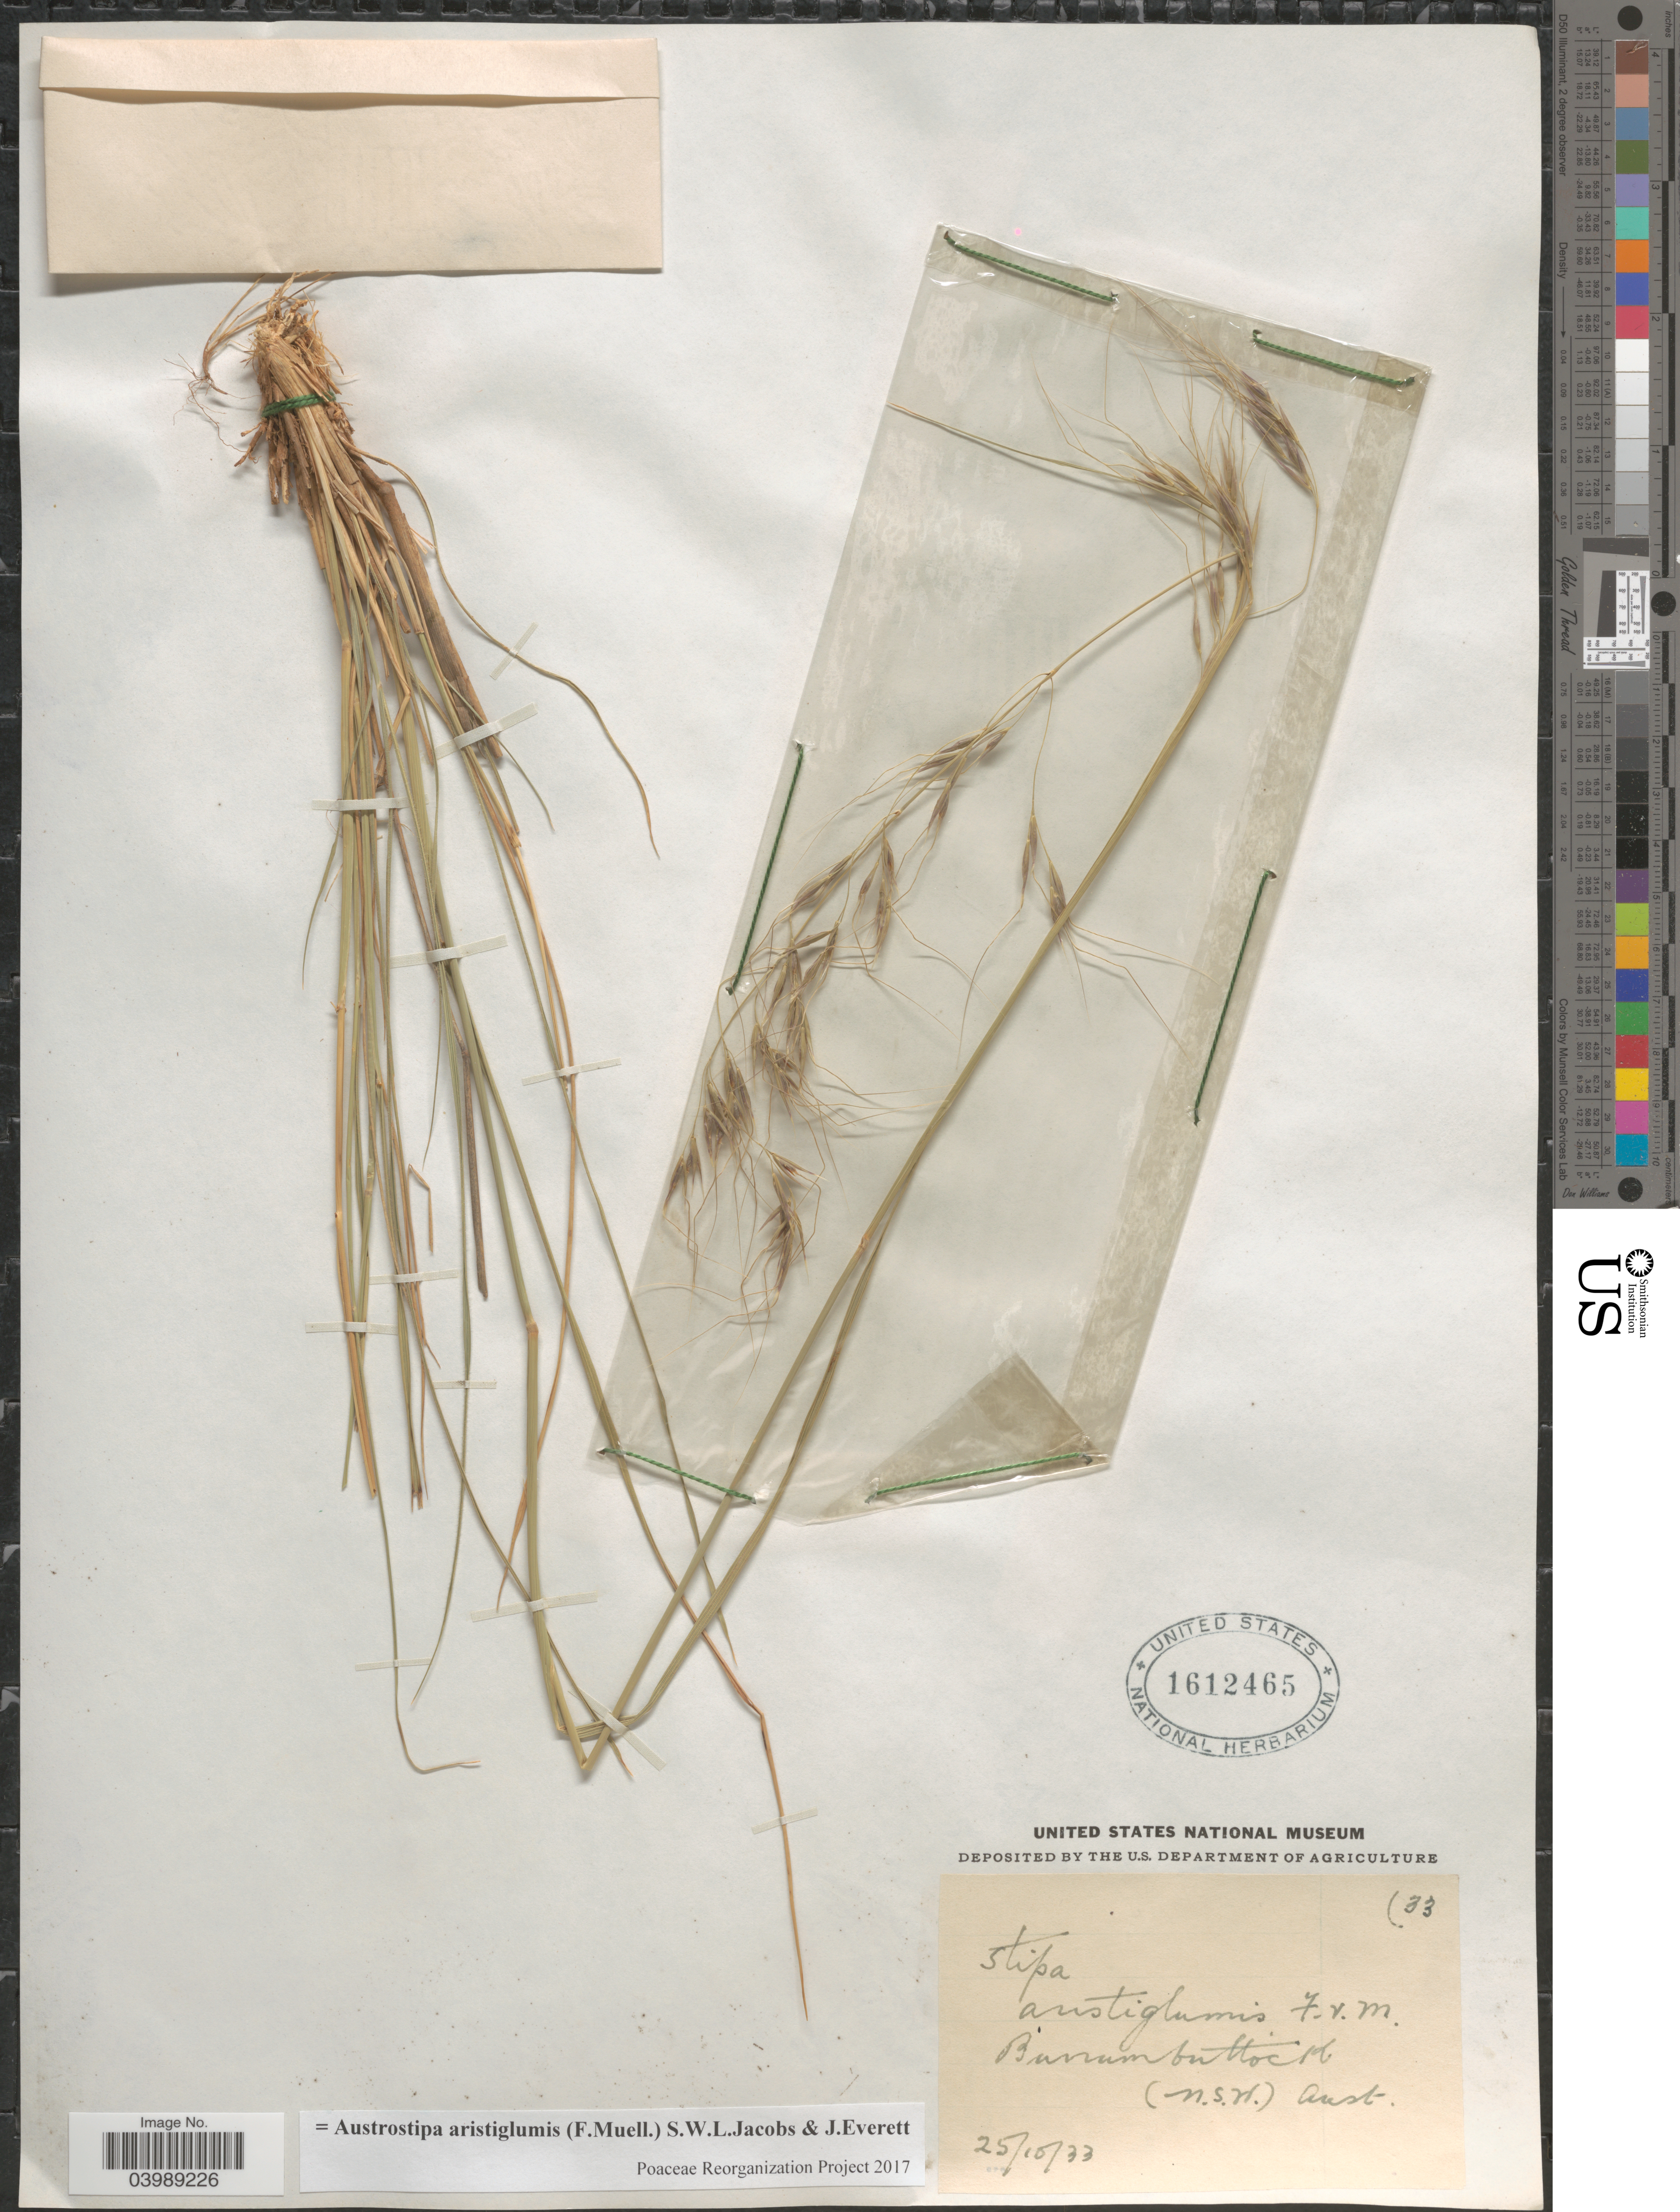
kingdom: Plantae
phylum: Tracheophyta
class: Liliopsida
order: Poales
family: Poaceae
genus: Austrostipa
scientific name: Austrostipa aristiglumis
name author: (F. Muell.) S.W.L. Jacobs & J. Everett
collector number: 33*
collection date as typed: Transcribed d/m/y: 25/10/33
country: Australia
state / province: New South Wales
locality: Burrumbuttock.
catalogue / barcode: US 1612465